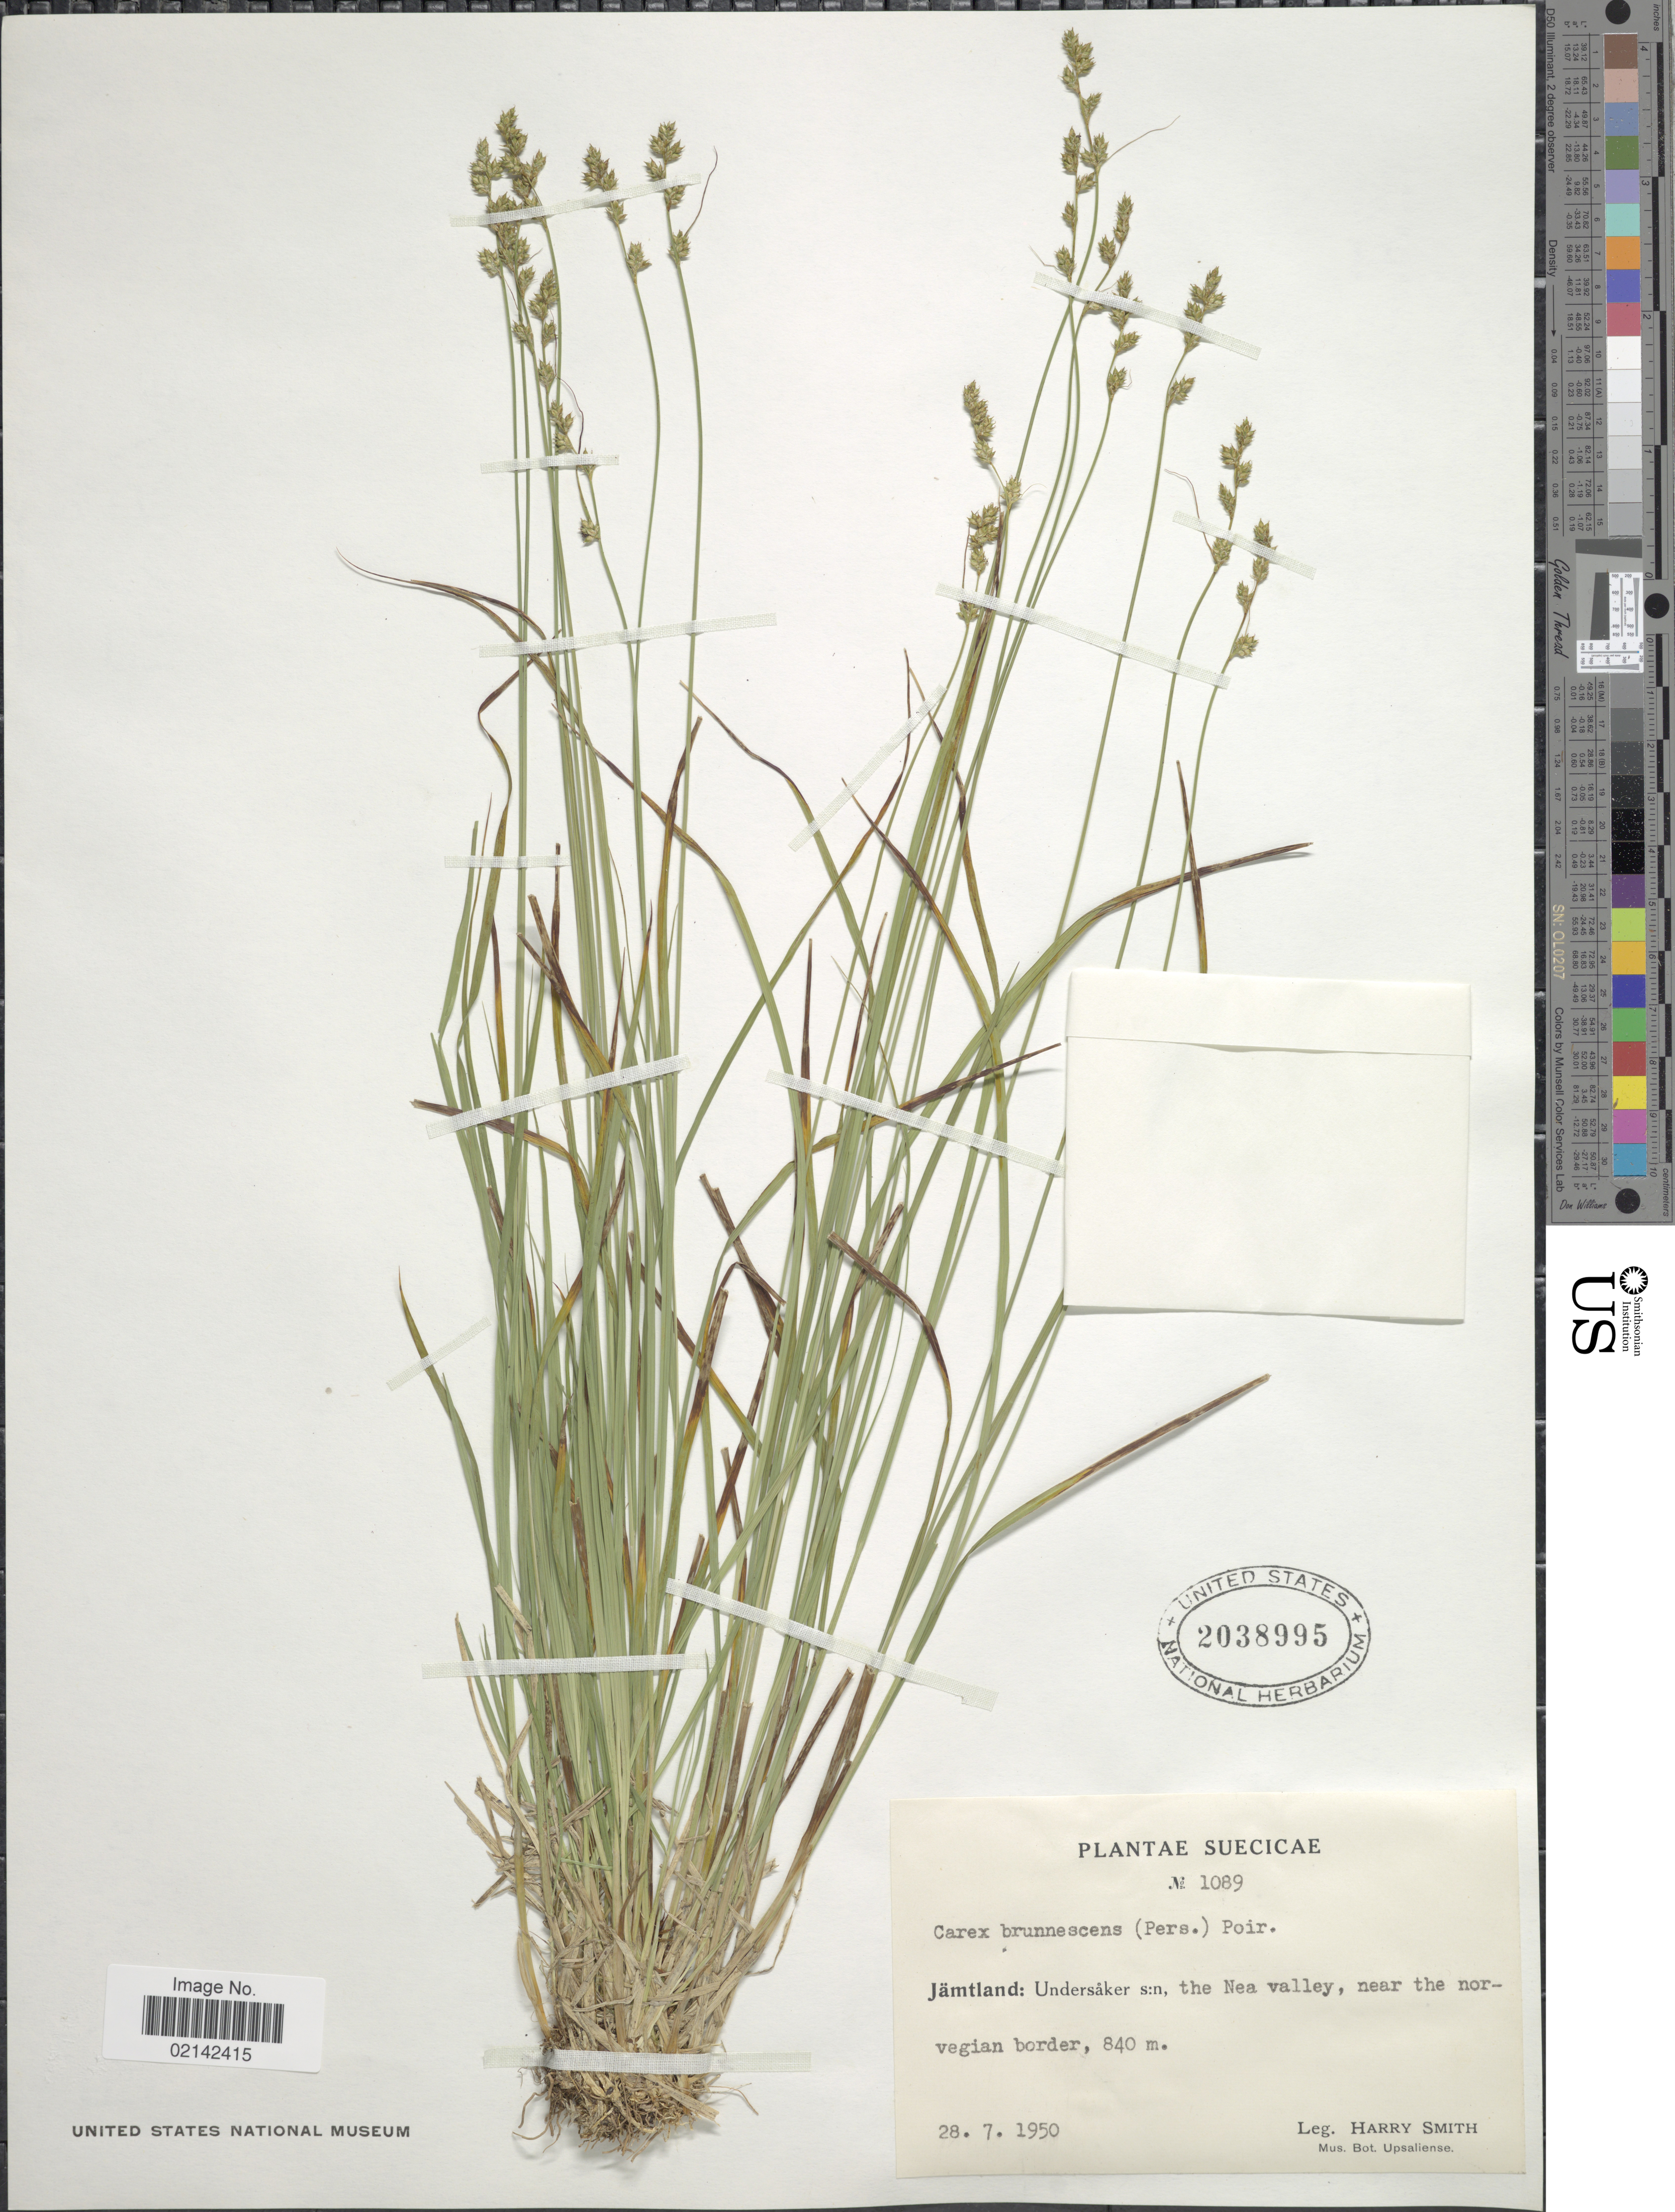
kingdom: Plantae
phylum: Tracheophyta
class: Liliopsida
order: Poales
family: Cyperaceae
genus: Carex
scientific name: Carex brunnescens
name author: (Pers.) Poir.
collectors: H. Smith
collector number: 1089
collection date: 1950-07-28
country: Sweden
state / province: Jämtland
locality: Suecicae, Jamtland: Undersaker s:n the Nea Valley, near the norvegian border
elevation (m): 840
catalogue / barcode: US 2038995